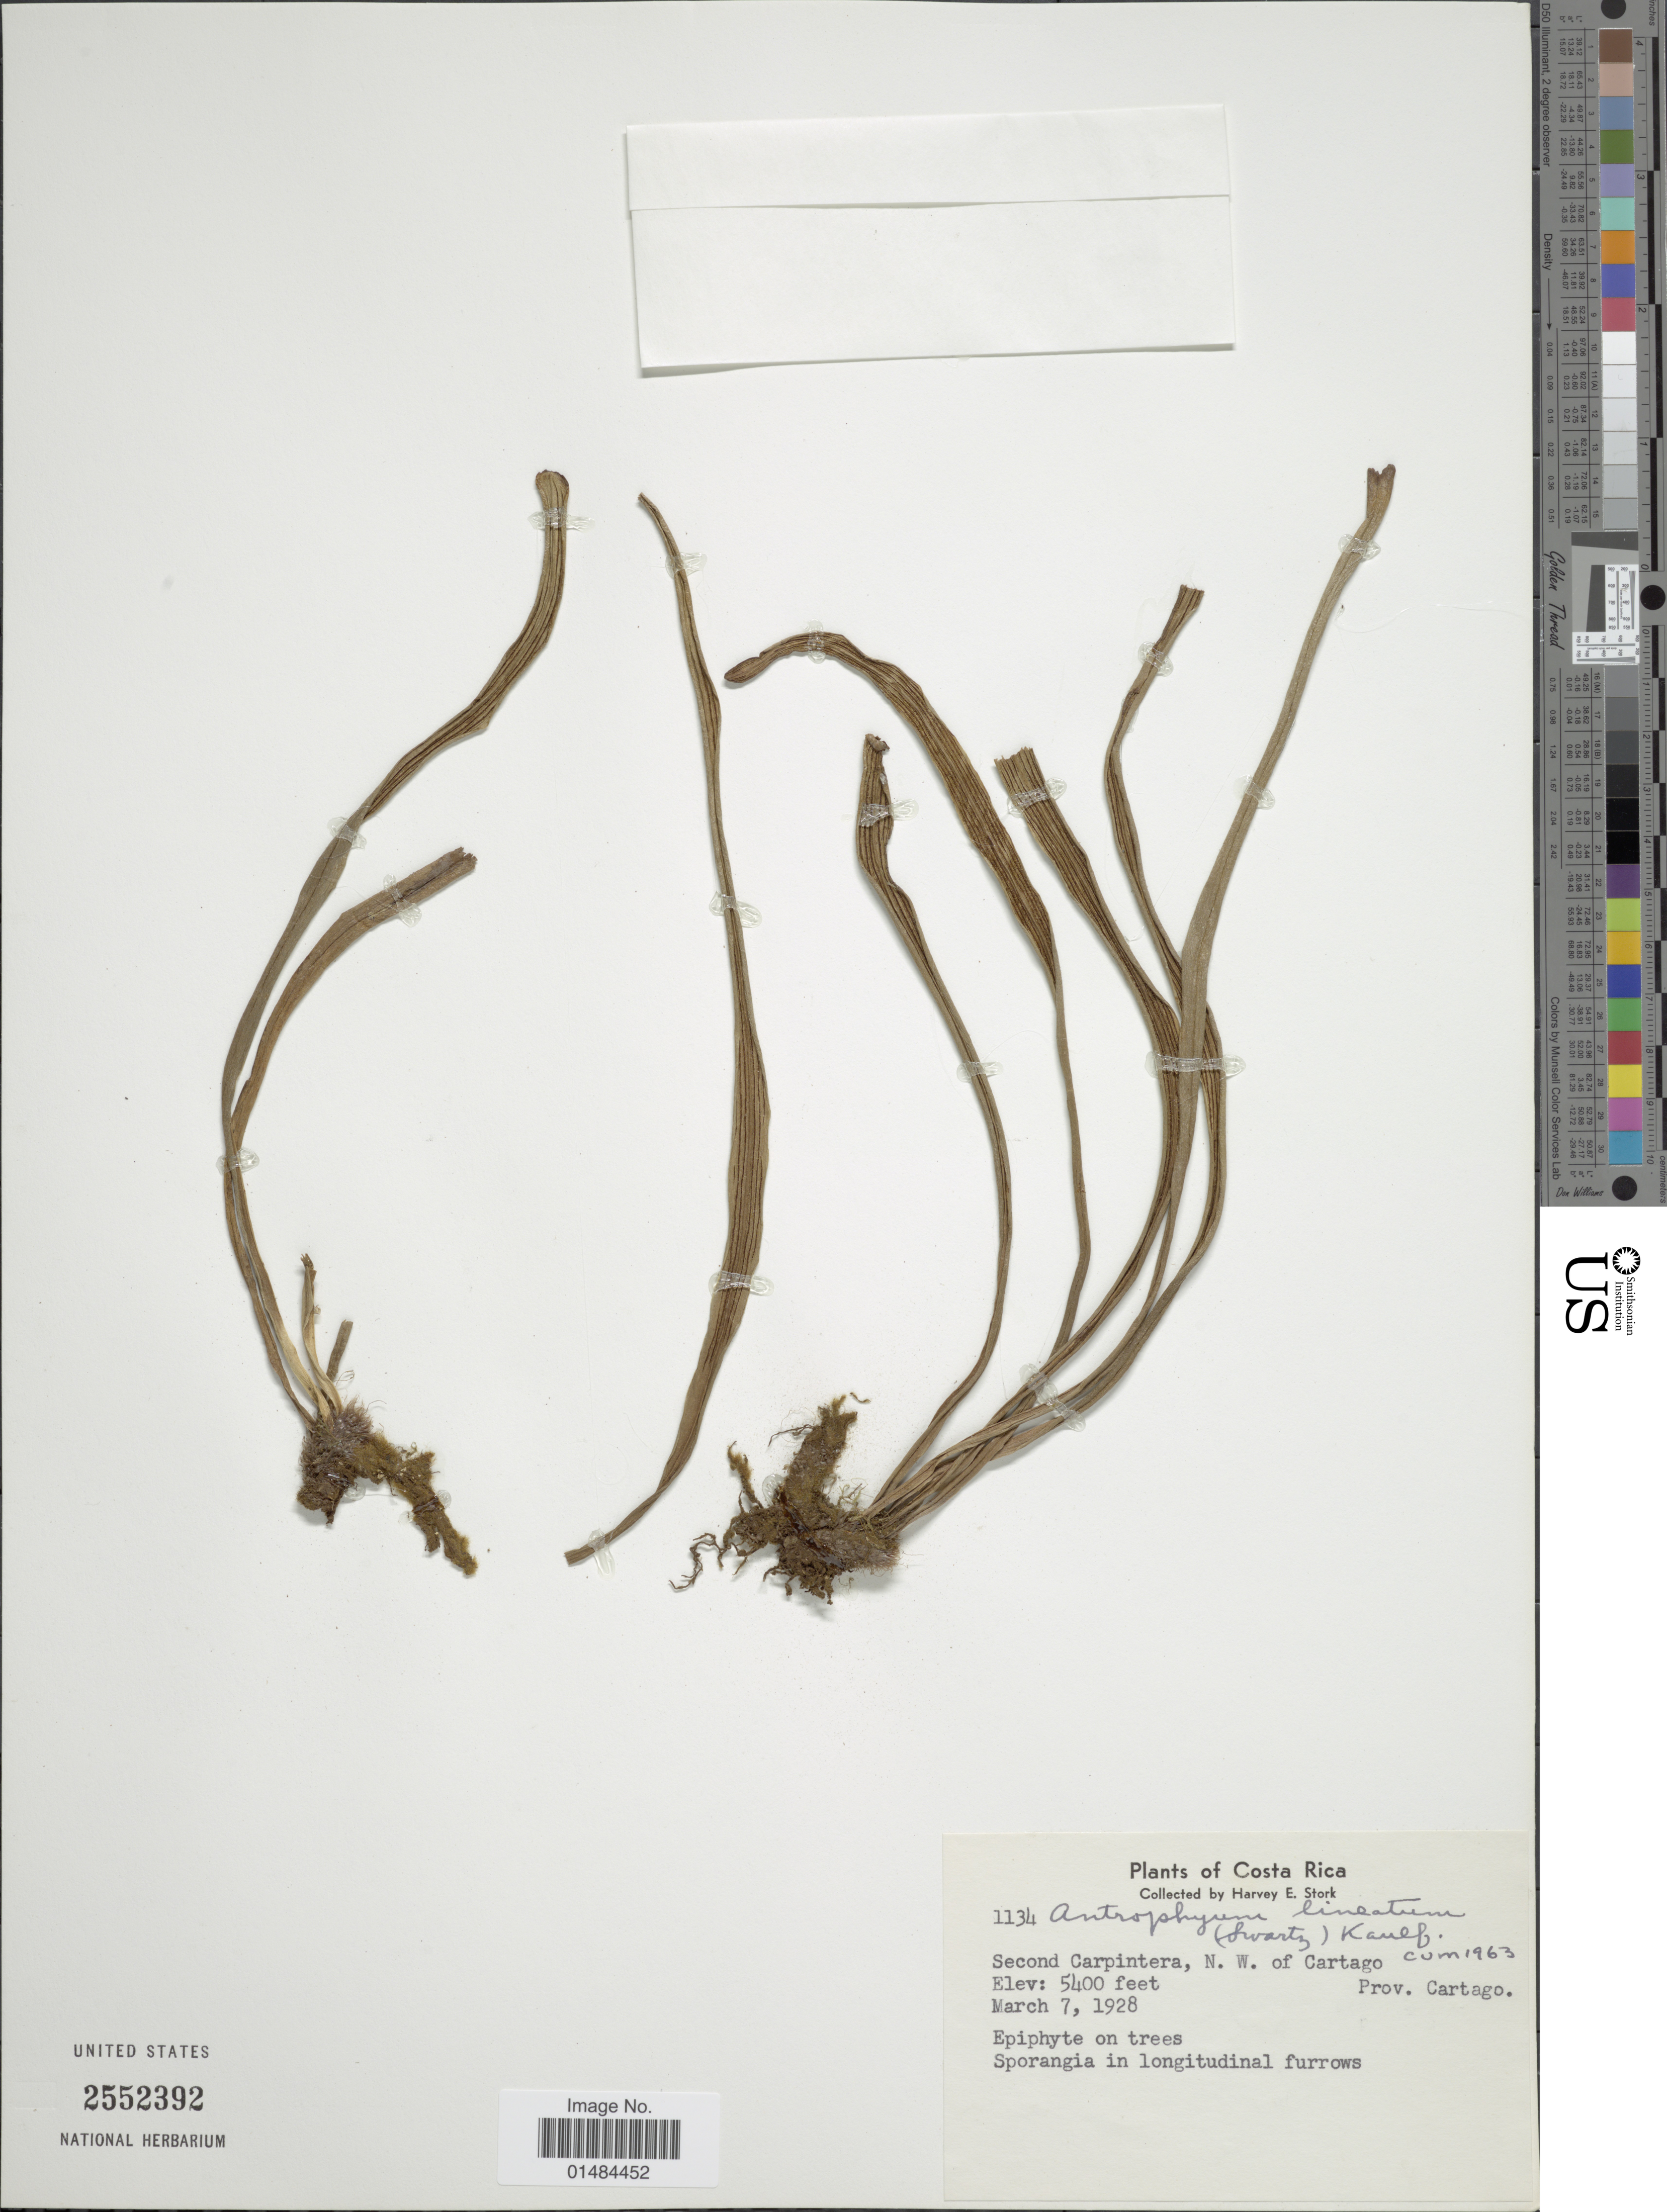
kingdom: Plantae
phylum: Tracheophyta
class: Polypodiopsida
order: Polypodiales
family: Pteridaceae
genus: Polytaenium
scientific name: Polytaenium lineatum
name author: (Sw.) J. Sm.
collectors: H. E. Stork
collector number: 1134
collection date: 1928-03-07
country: Costa Rica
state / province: Cartago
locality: Costa Rica, Second Carpintera. N. W. of Cartago.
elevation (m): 1646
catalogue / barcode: US 2552392